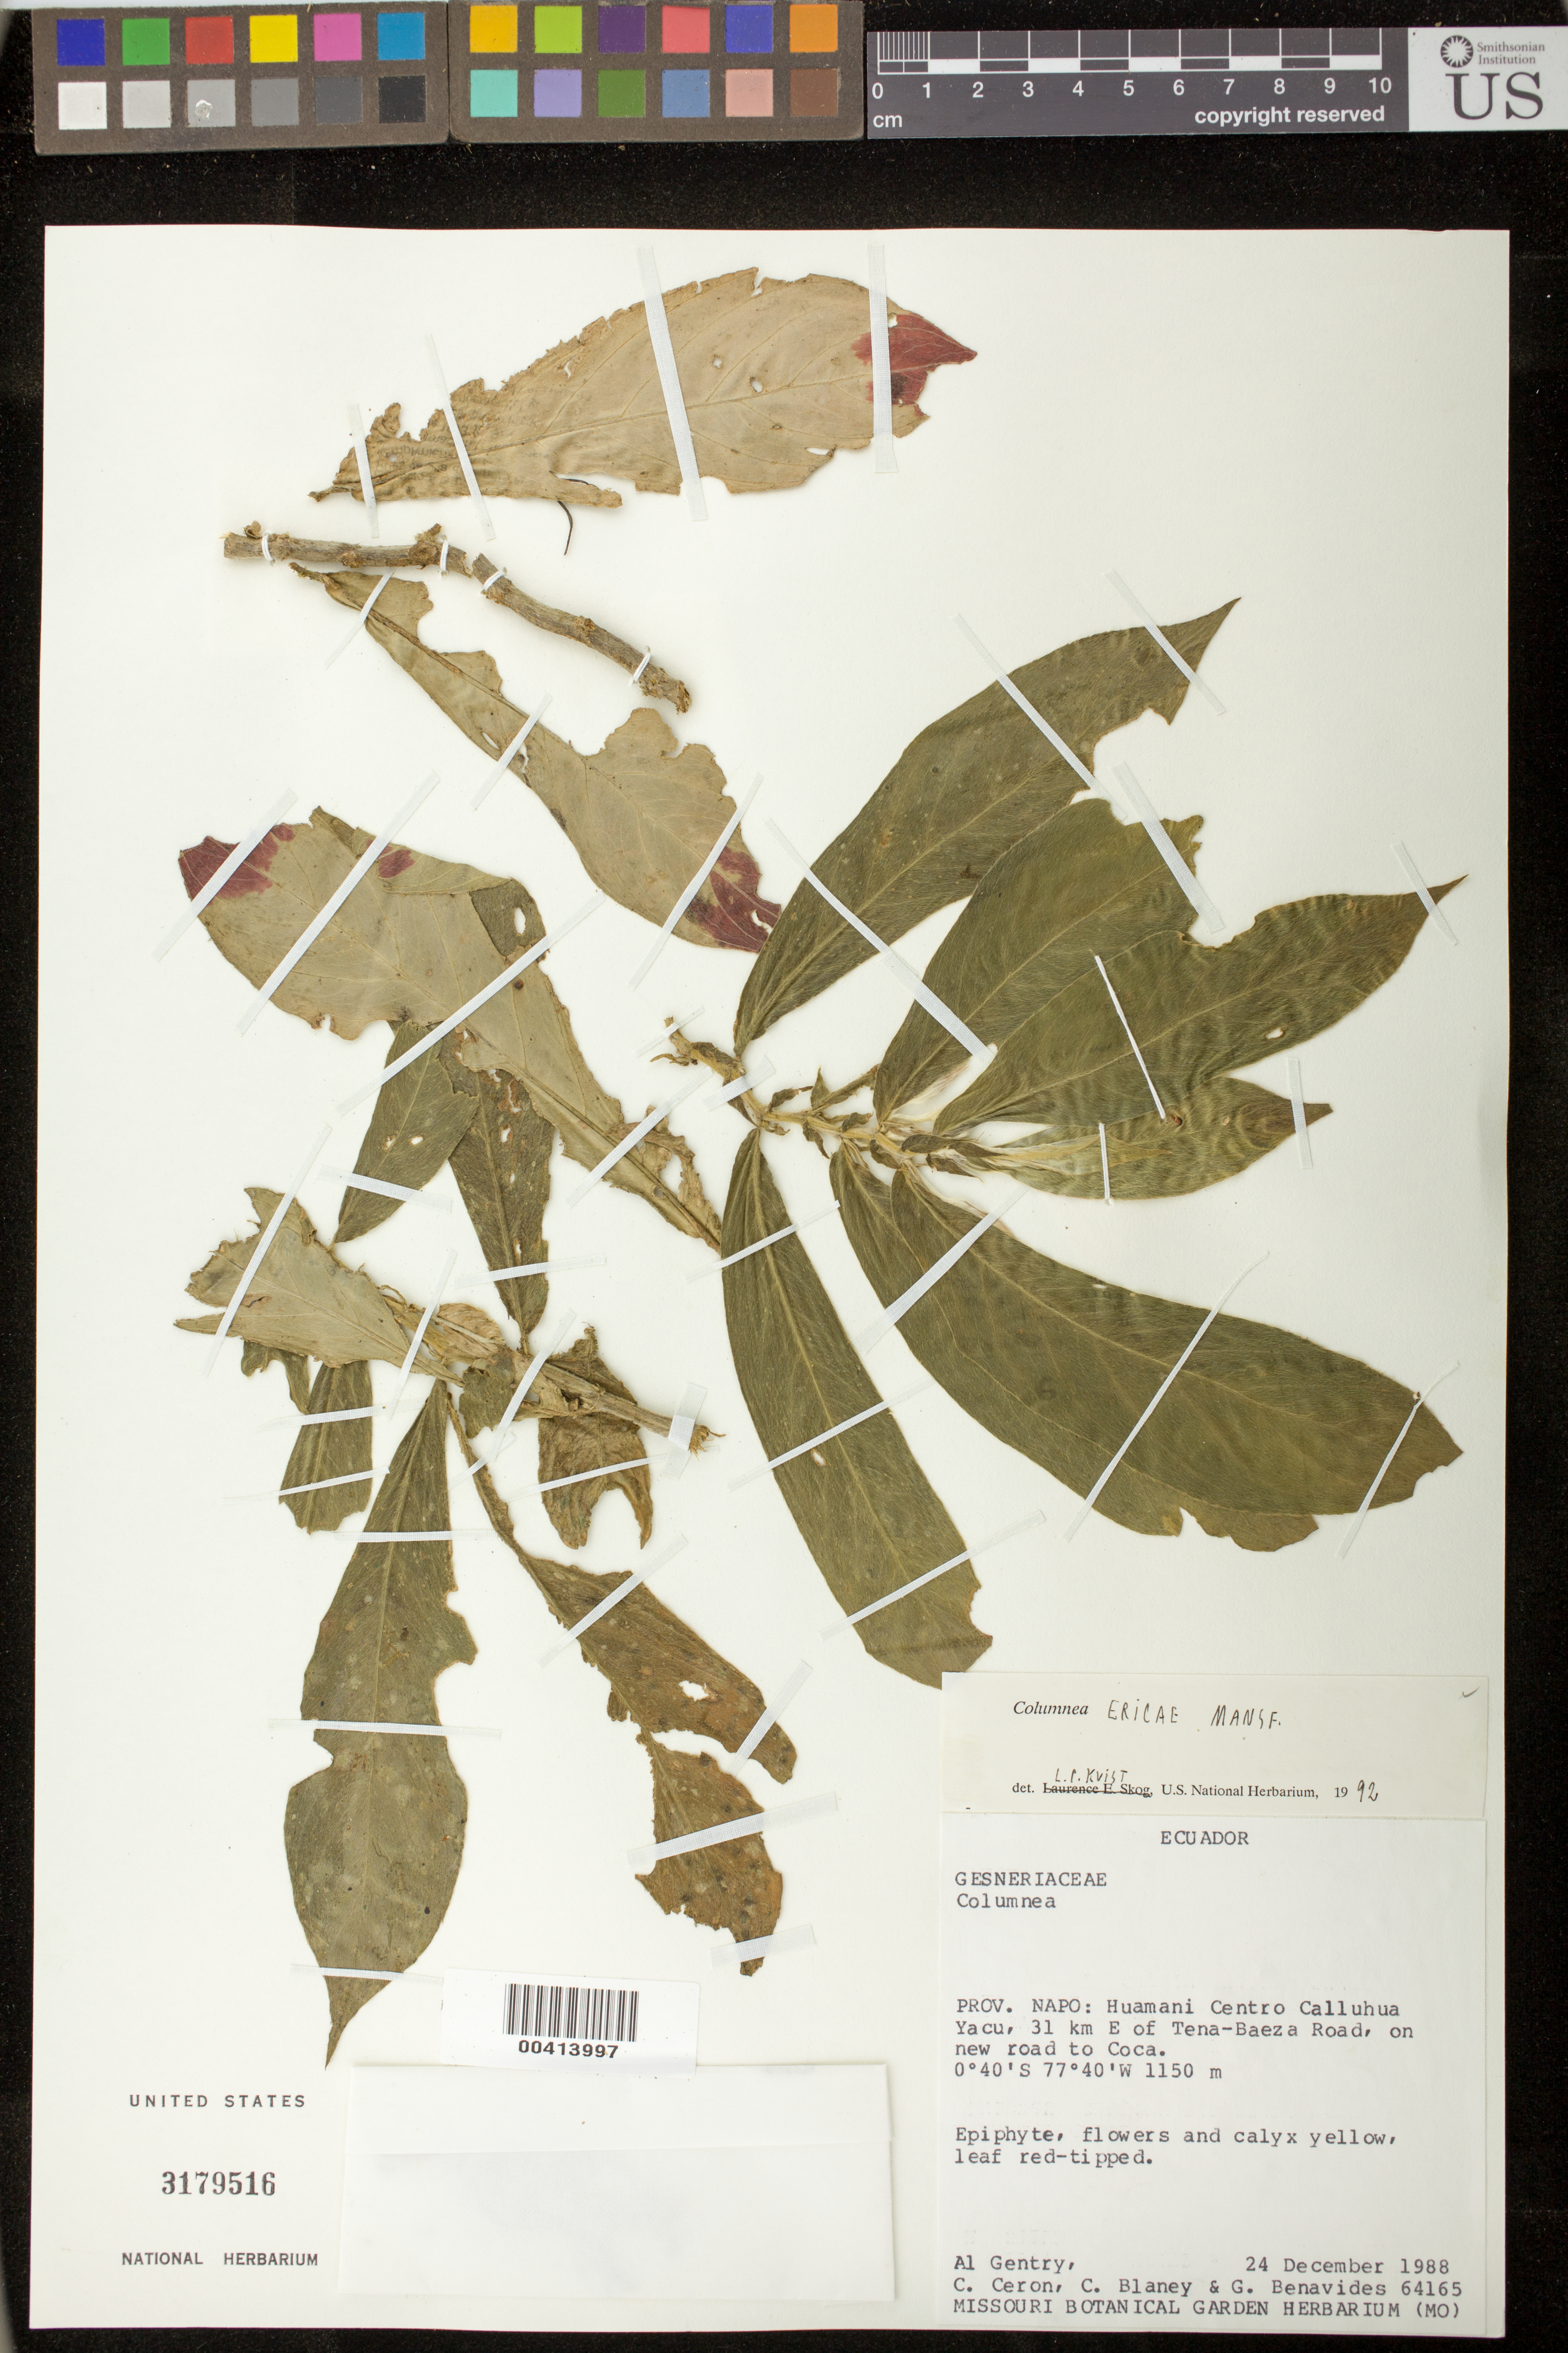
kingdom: Plantae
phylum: Tracheophyta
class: Magnoliopsida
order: Lamiales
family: Gesneriaceae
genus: Columnea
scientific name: Columnea ericae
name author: Mansf.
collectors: A. H. Gentry, C. E. Cerón M., C. Blaney & G. Benavides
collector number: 64165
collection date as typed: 24 Dec 1988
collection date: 1988-12-24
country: Ecuador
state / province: Napo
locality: Huamani Centro Calluhua yacu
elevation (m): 1150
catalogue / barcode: US 3179516